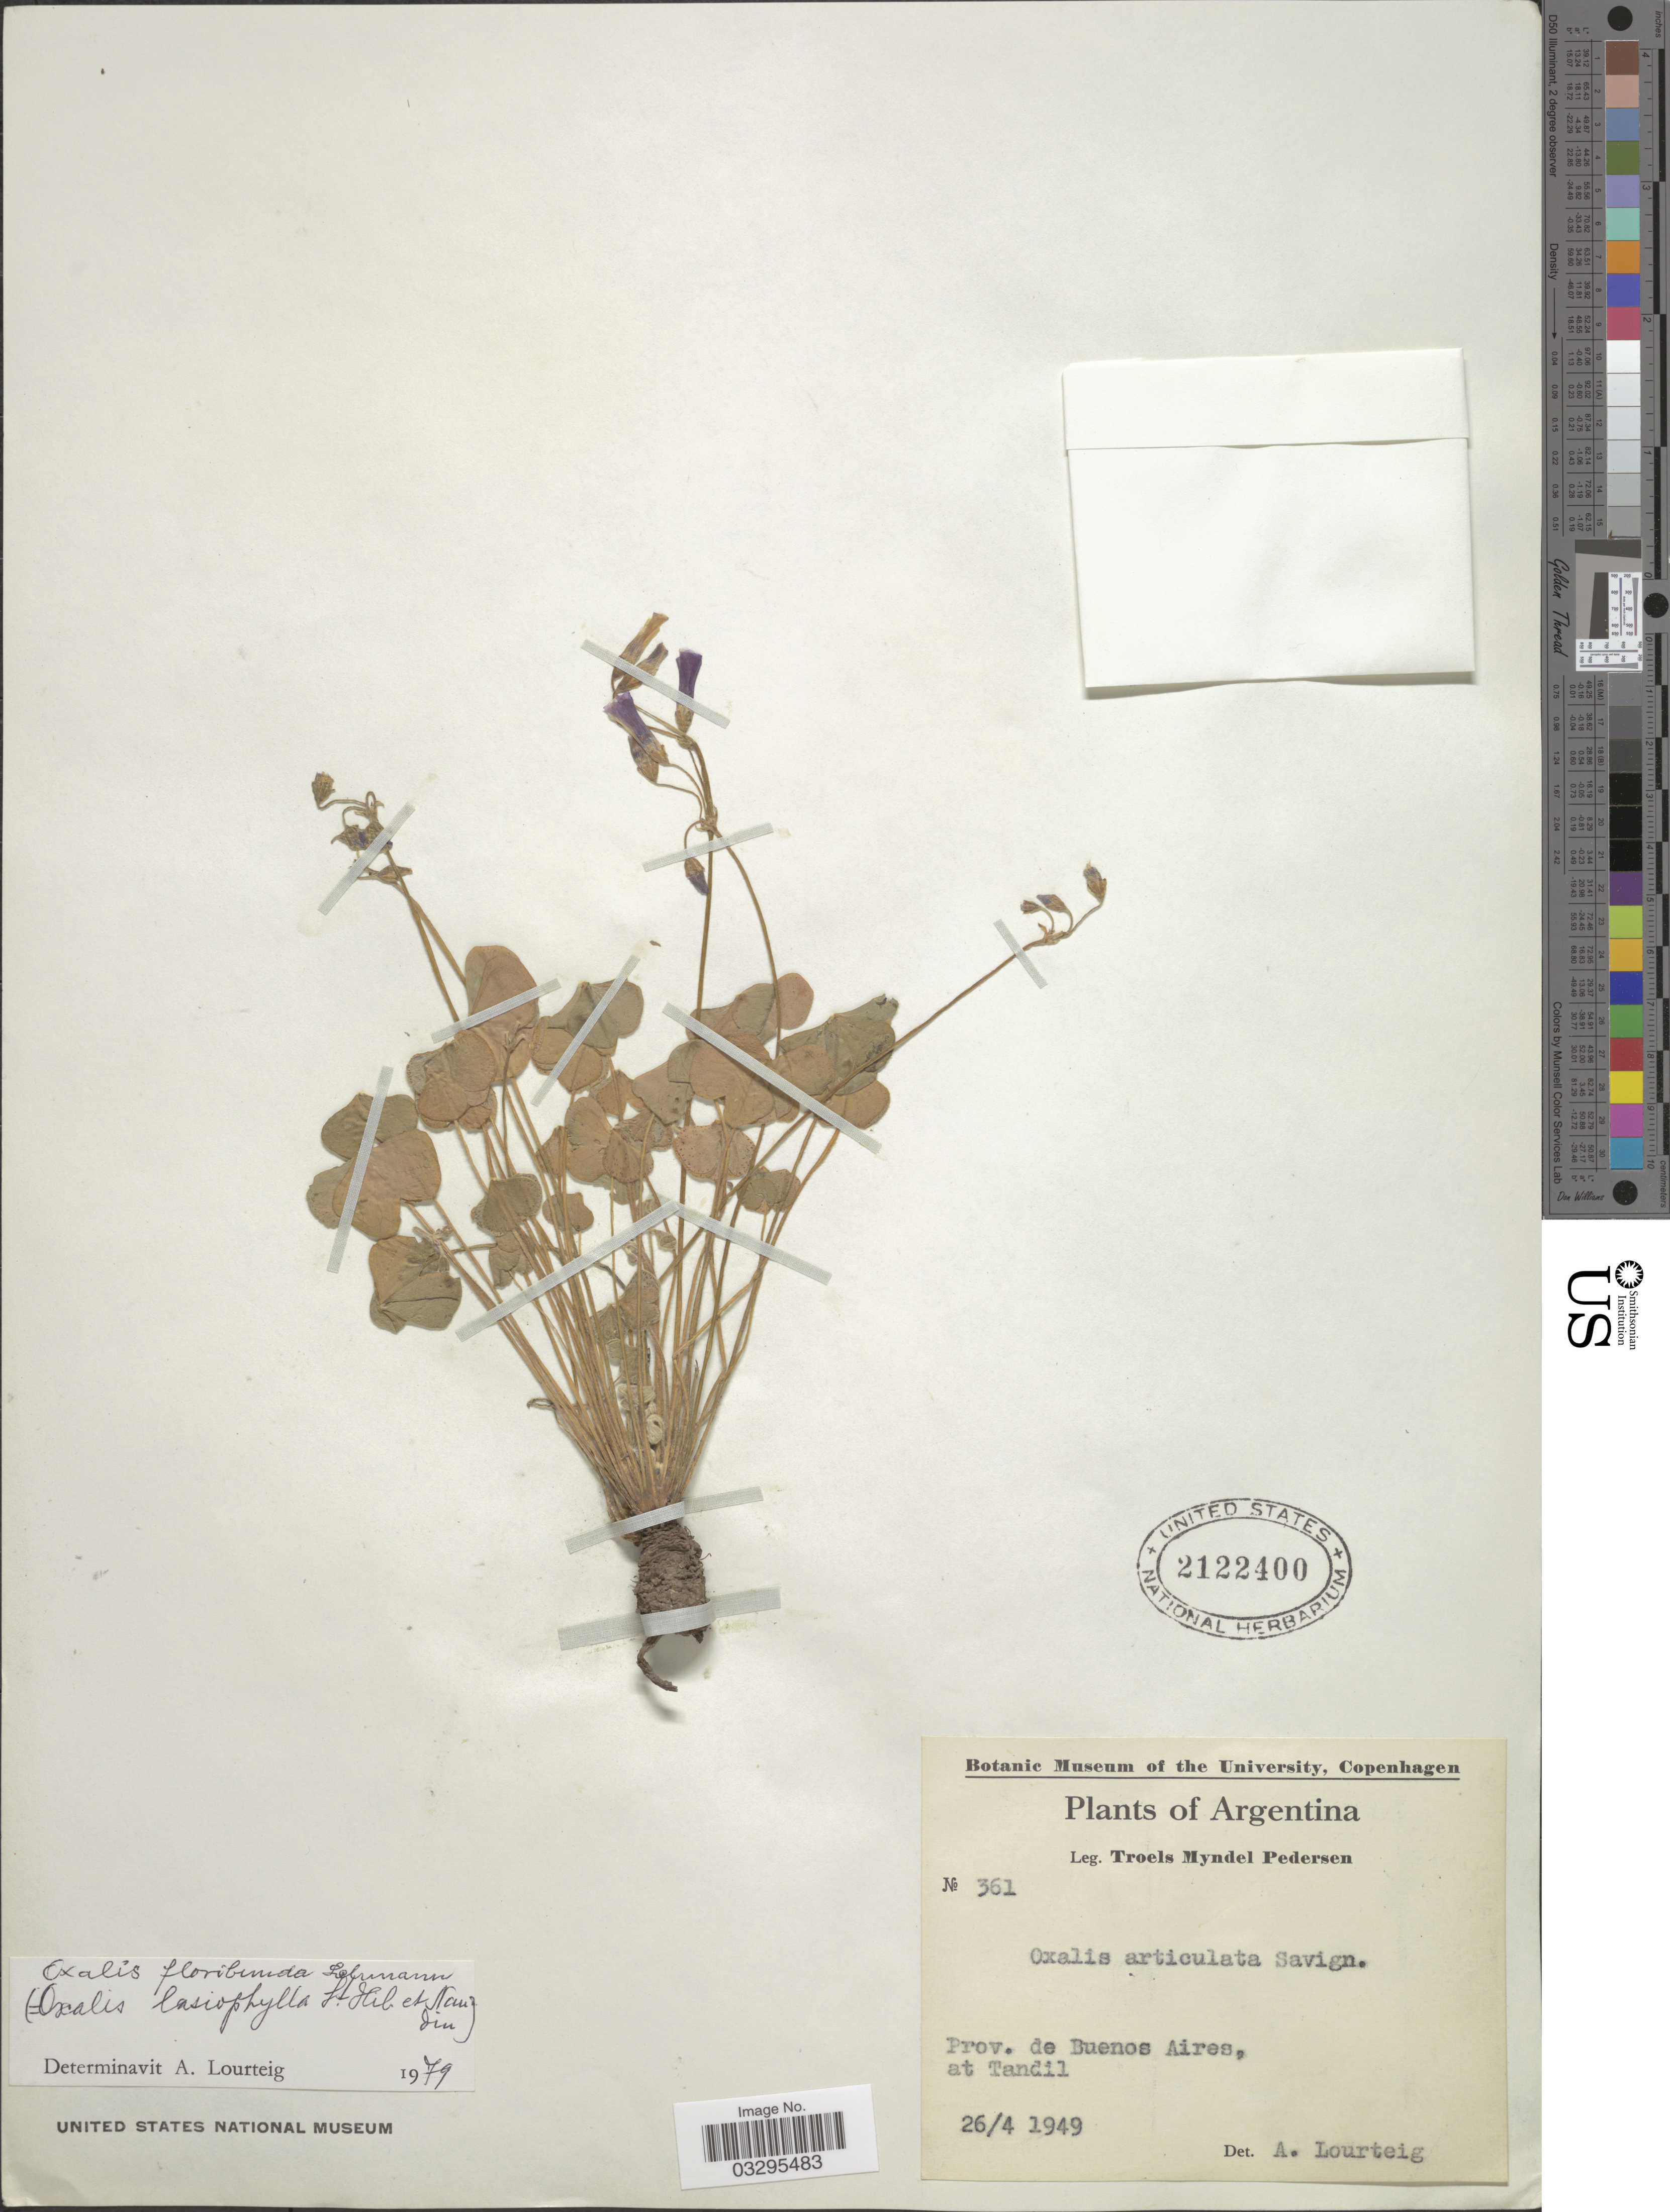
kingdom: Plantae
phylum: Tracheophyta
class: Magnoliopsida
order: Oxalidales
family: Oxalidaceae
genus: Oxalis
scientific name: Oxalis floribunda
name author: Lehm.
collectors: T. Pederson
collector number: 361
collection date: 1949-04-26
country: Argentina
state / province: Buenos Aires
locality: At Tandil.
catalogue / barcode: US 2122400